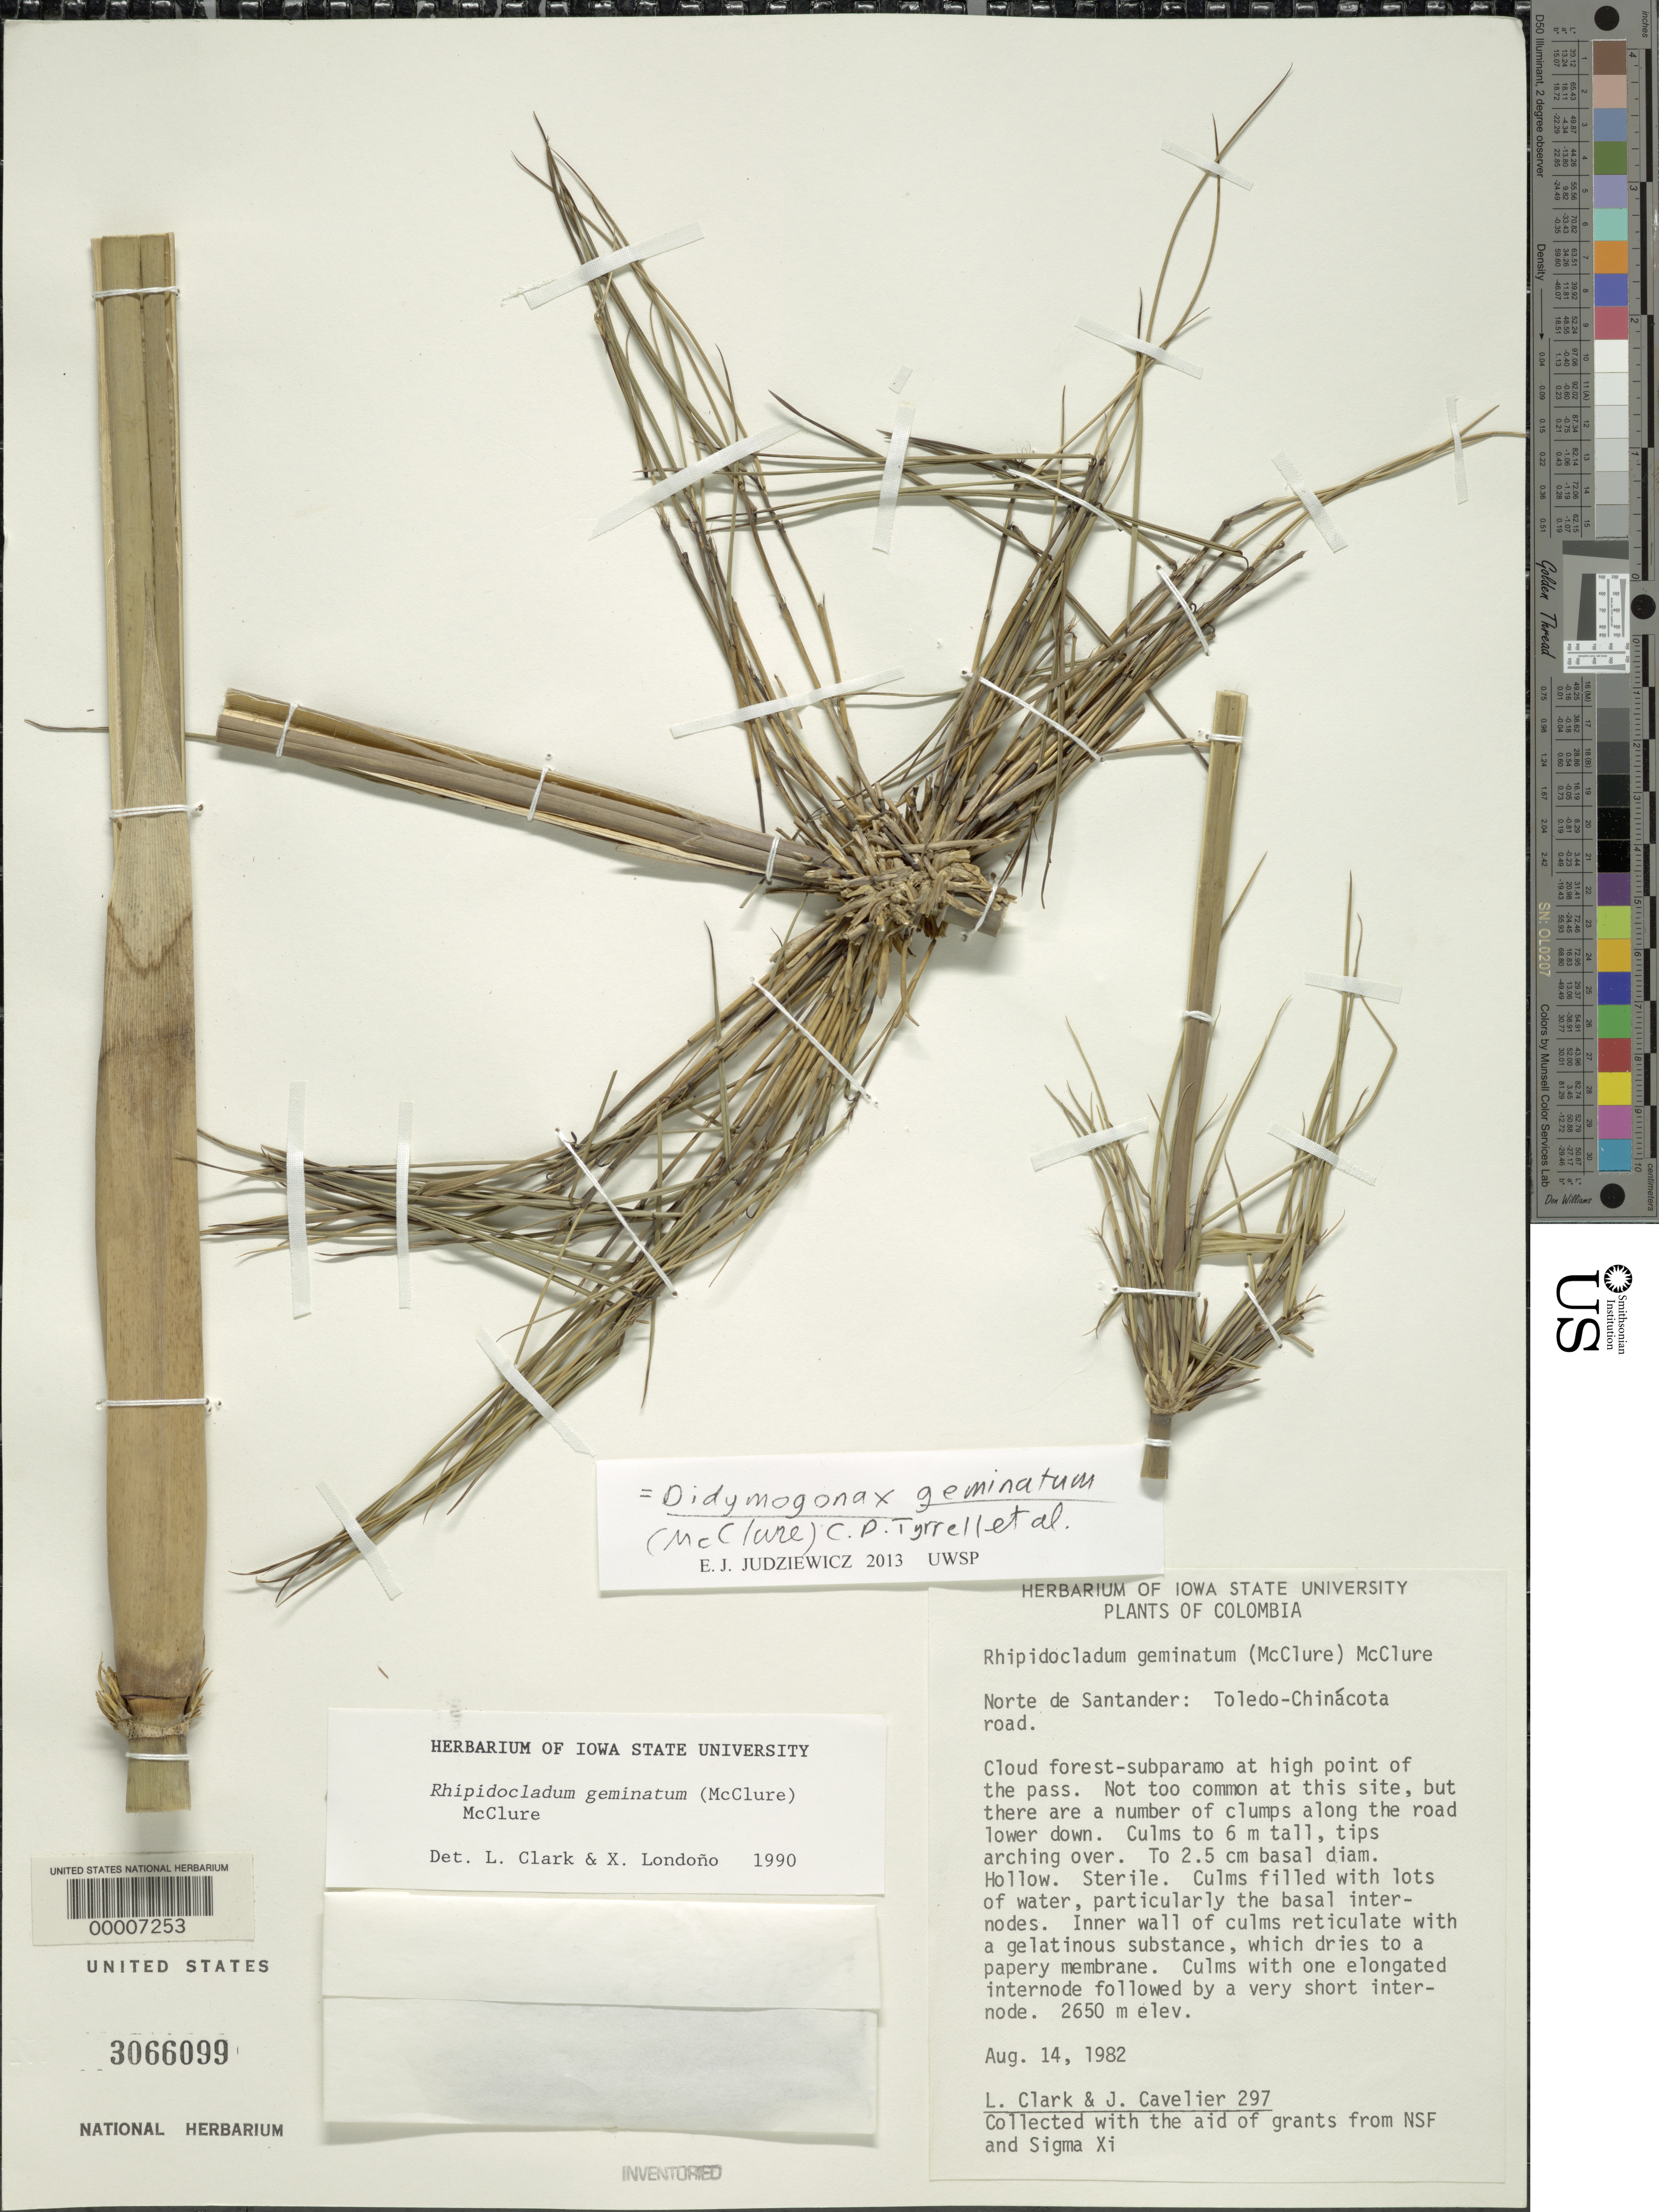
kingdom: Plantae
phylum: Tracheophyta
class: Liliopsida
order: Poales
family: Poaceae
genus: Rhipidocladum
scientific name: Rhipidocladum geminatum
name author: (McClure) McClure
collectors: L. G. Clark & J. Cavelier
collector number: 297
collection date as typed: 14 Aug 1982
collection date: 1982-08-14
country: Colombia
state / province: Norte de Santander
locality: Toledo-China Cota road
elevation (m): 2650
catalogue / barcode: US 3066099